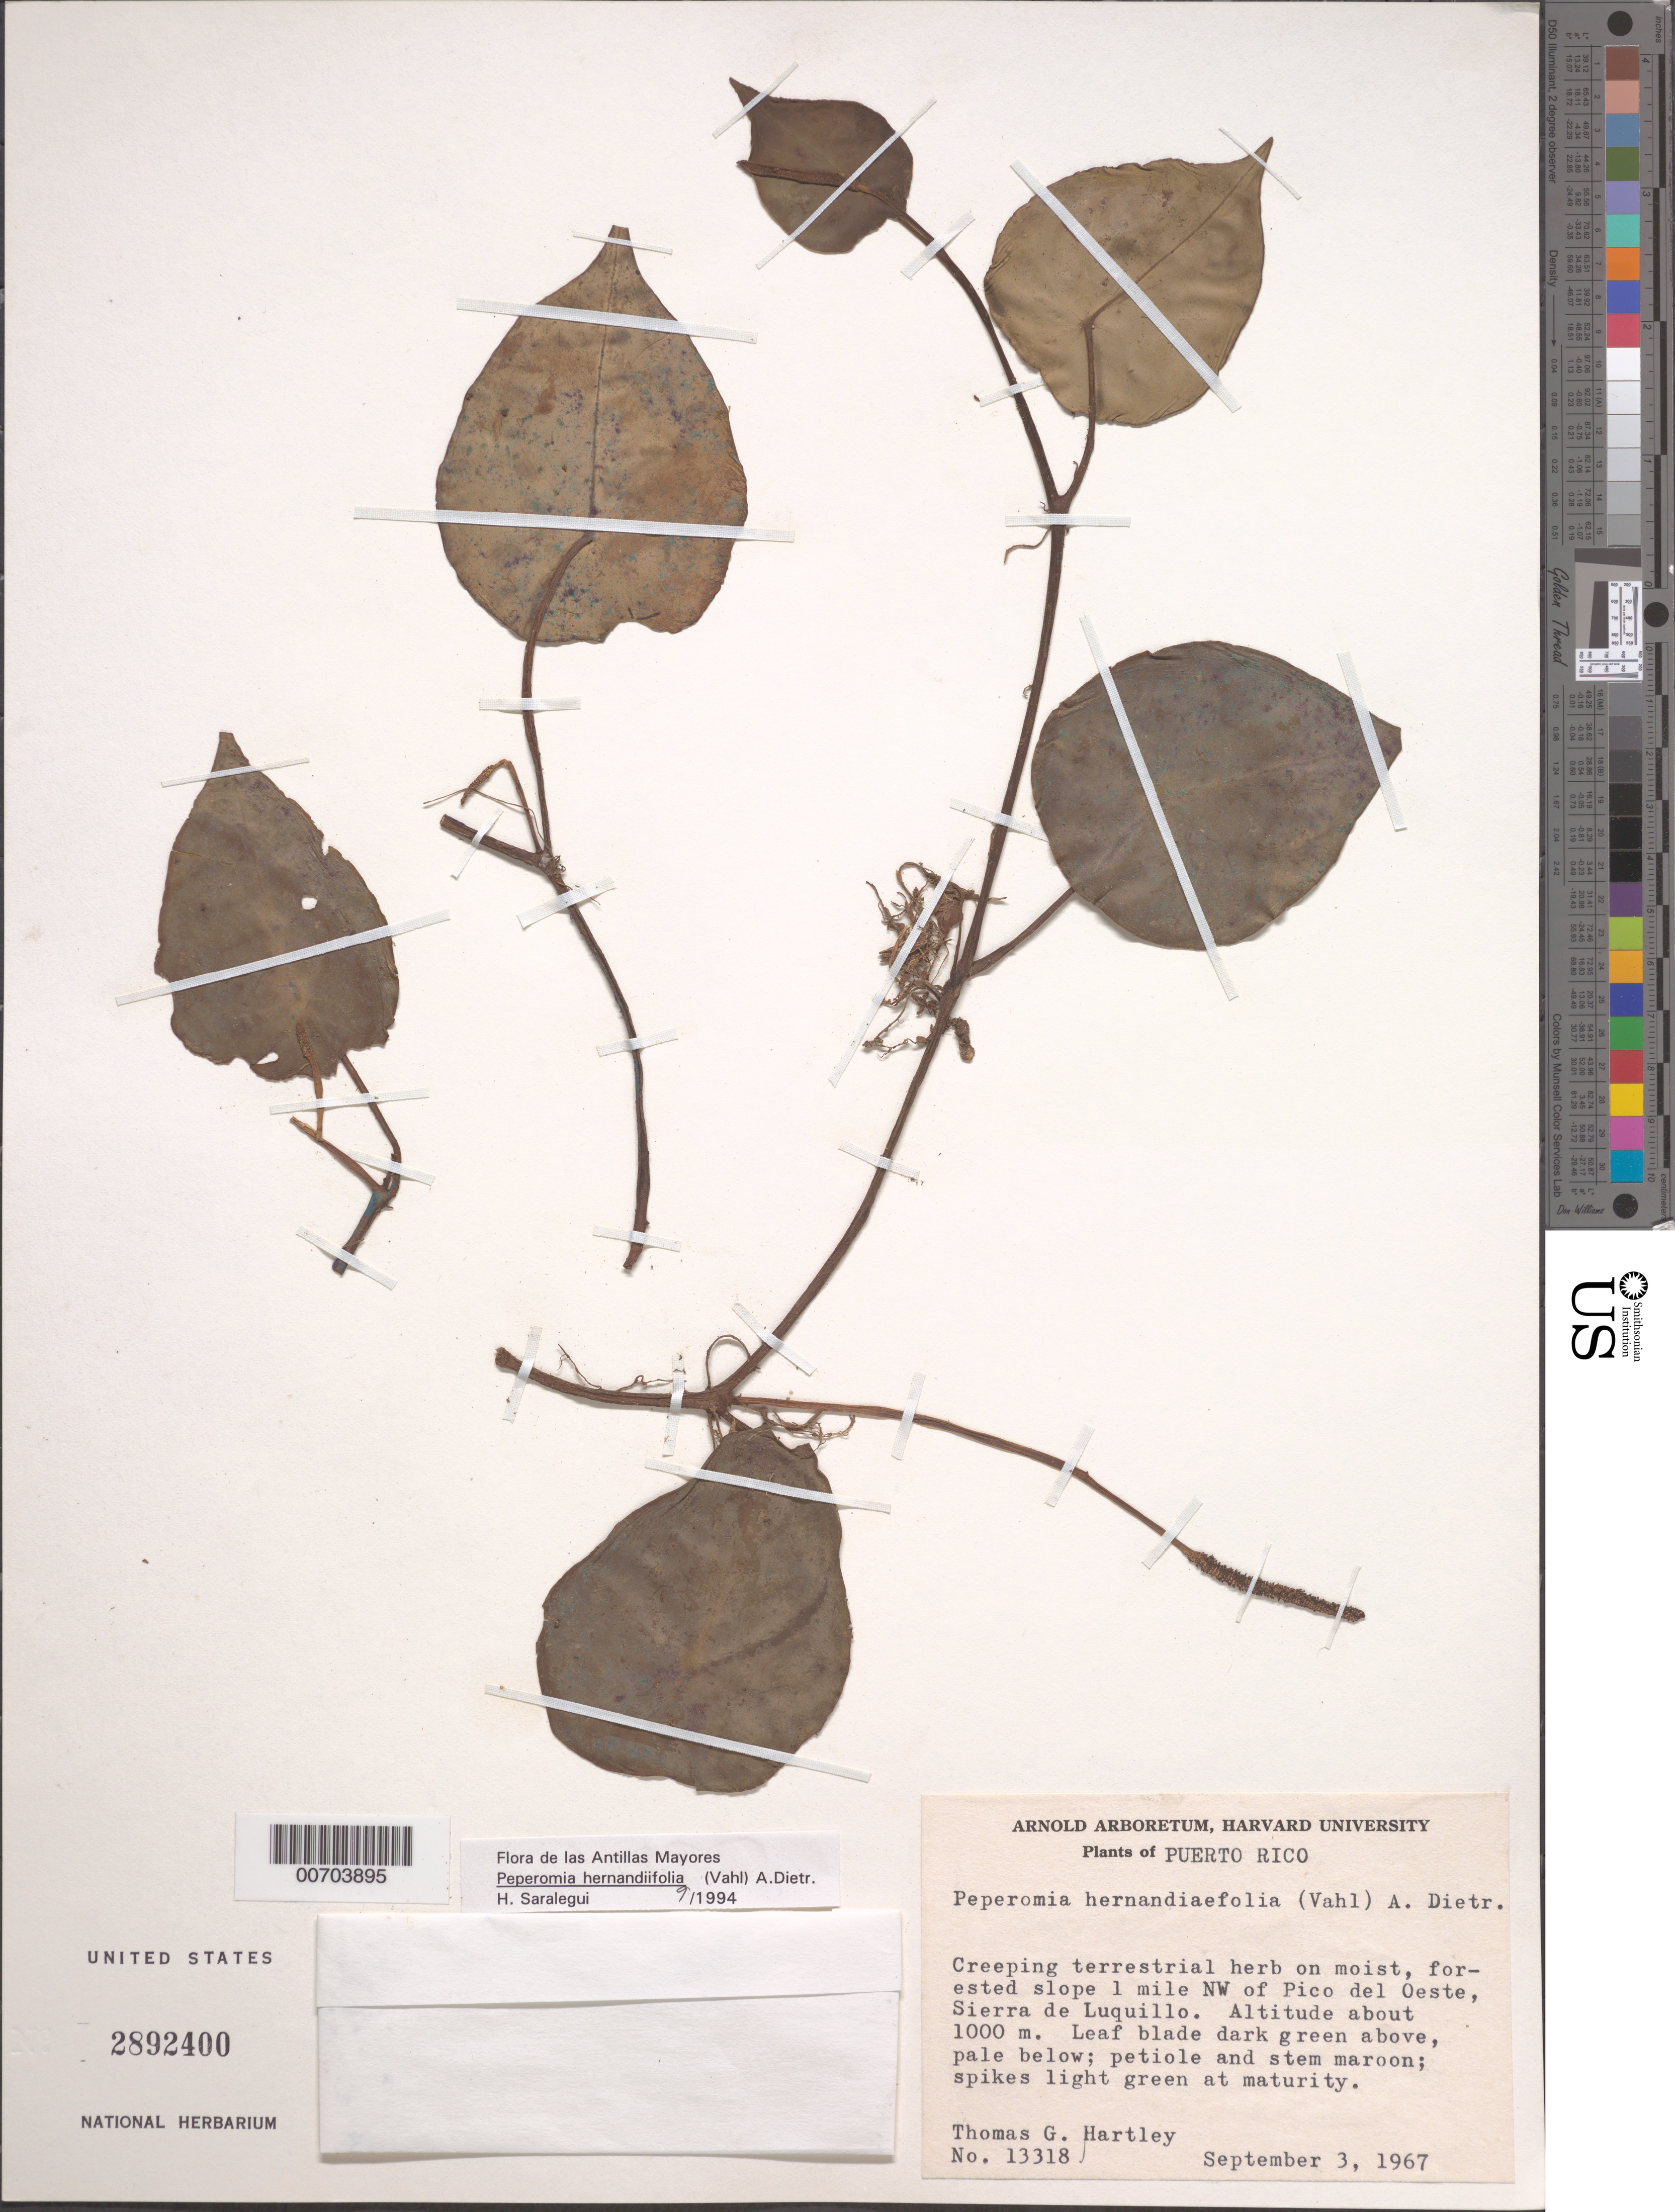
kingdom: Plantae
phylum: Tracheophyta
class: Magnoliopsida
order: Piperales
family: Piperaceae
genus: Peperomia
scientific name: Peperomia hernandiifolia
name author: (Vahl) A. Dietr.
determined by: Saralegui Boza, H.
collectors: T. G. Hartley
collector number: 13318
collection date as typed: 03 Sep 1967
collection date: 1967-09-03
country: Puerto Rico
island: Greater Antilles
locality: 1 mi NW of Pico del Oeste, Sierra de Luquillo.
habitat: Moist, forested slope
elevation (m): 1000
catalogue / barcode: US 2892400